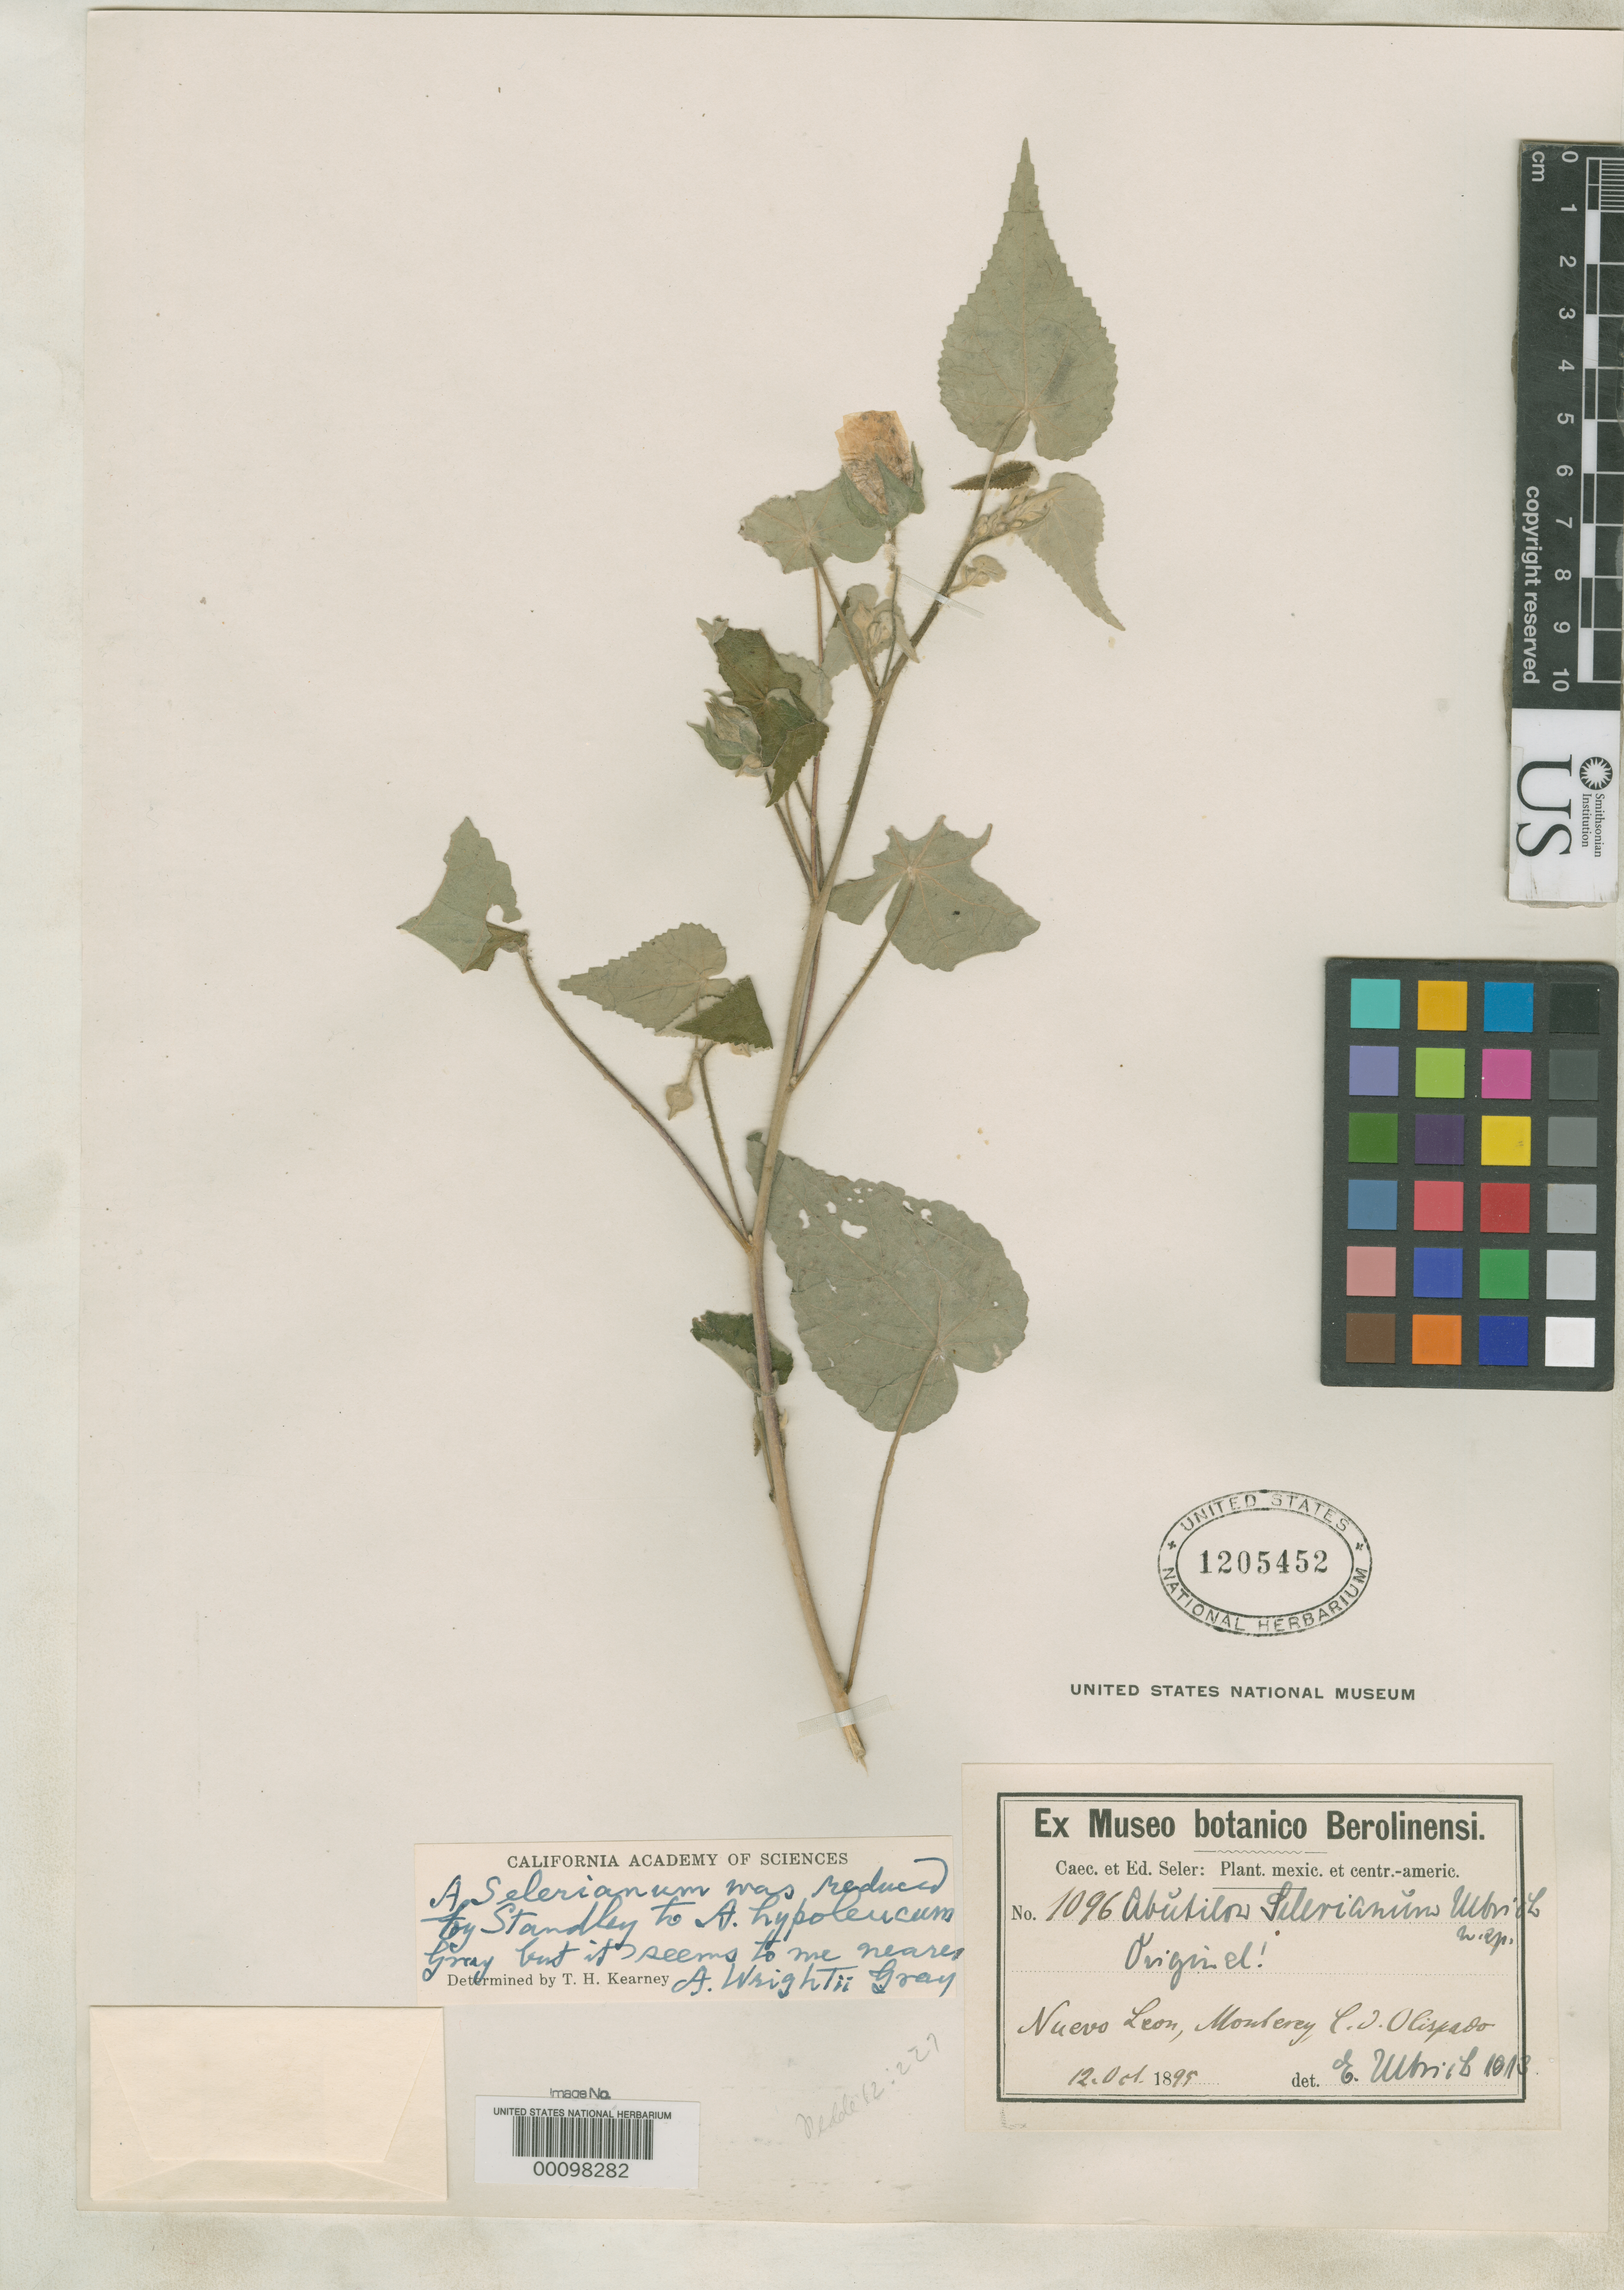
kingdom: Plantae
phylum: Tracheophyta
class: Magnoliopsida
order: Malvales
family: Malvaceae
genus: Abutilon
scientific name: Abutilon selerianum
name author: Ulbr.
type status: Isosyntype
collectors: E. Seler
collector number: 1096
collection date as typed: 12 Oct 1895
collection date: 1895-10-12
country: Mexico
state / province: Nuevo León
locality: Monterrey, Cerro del Obispado.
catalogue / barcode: US 1205452